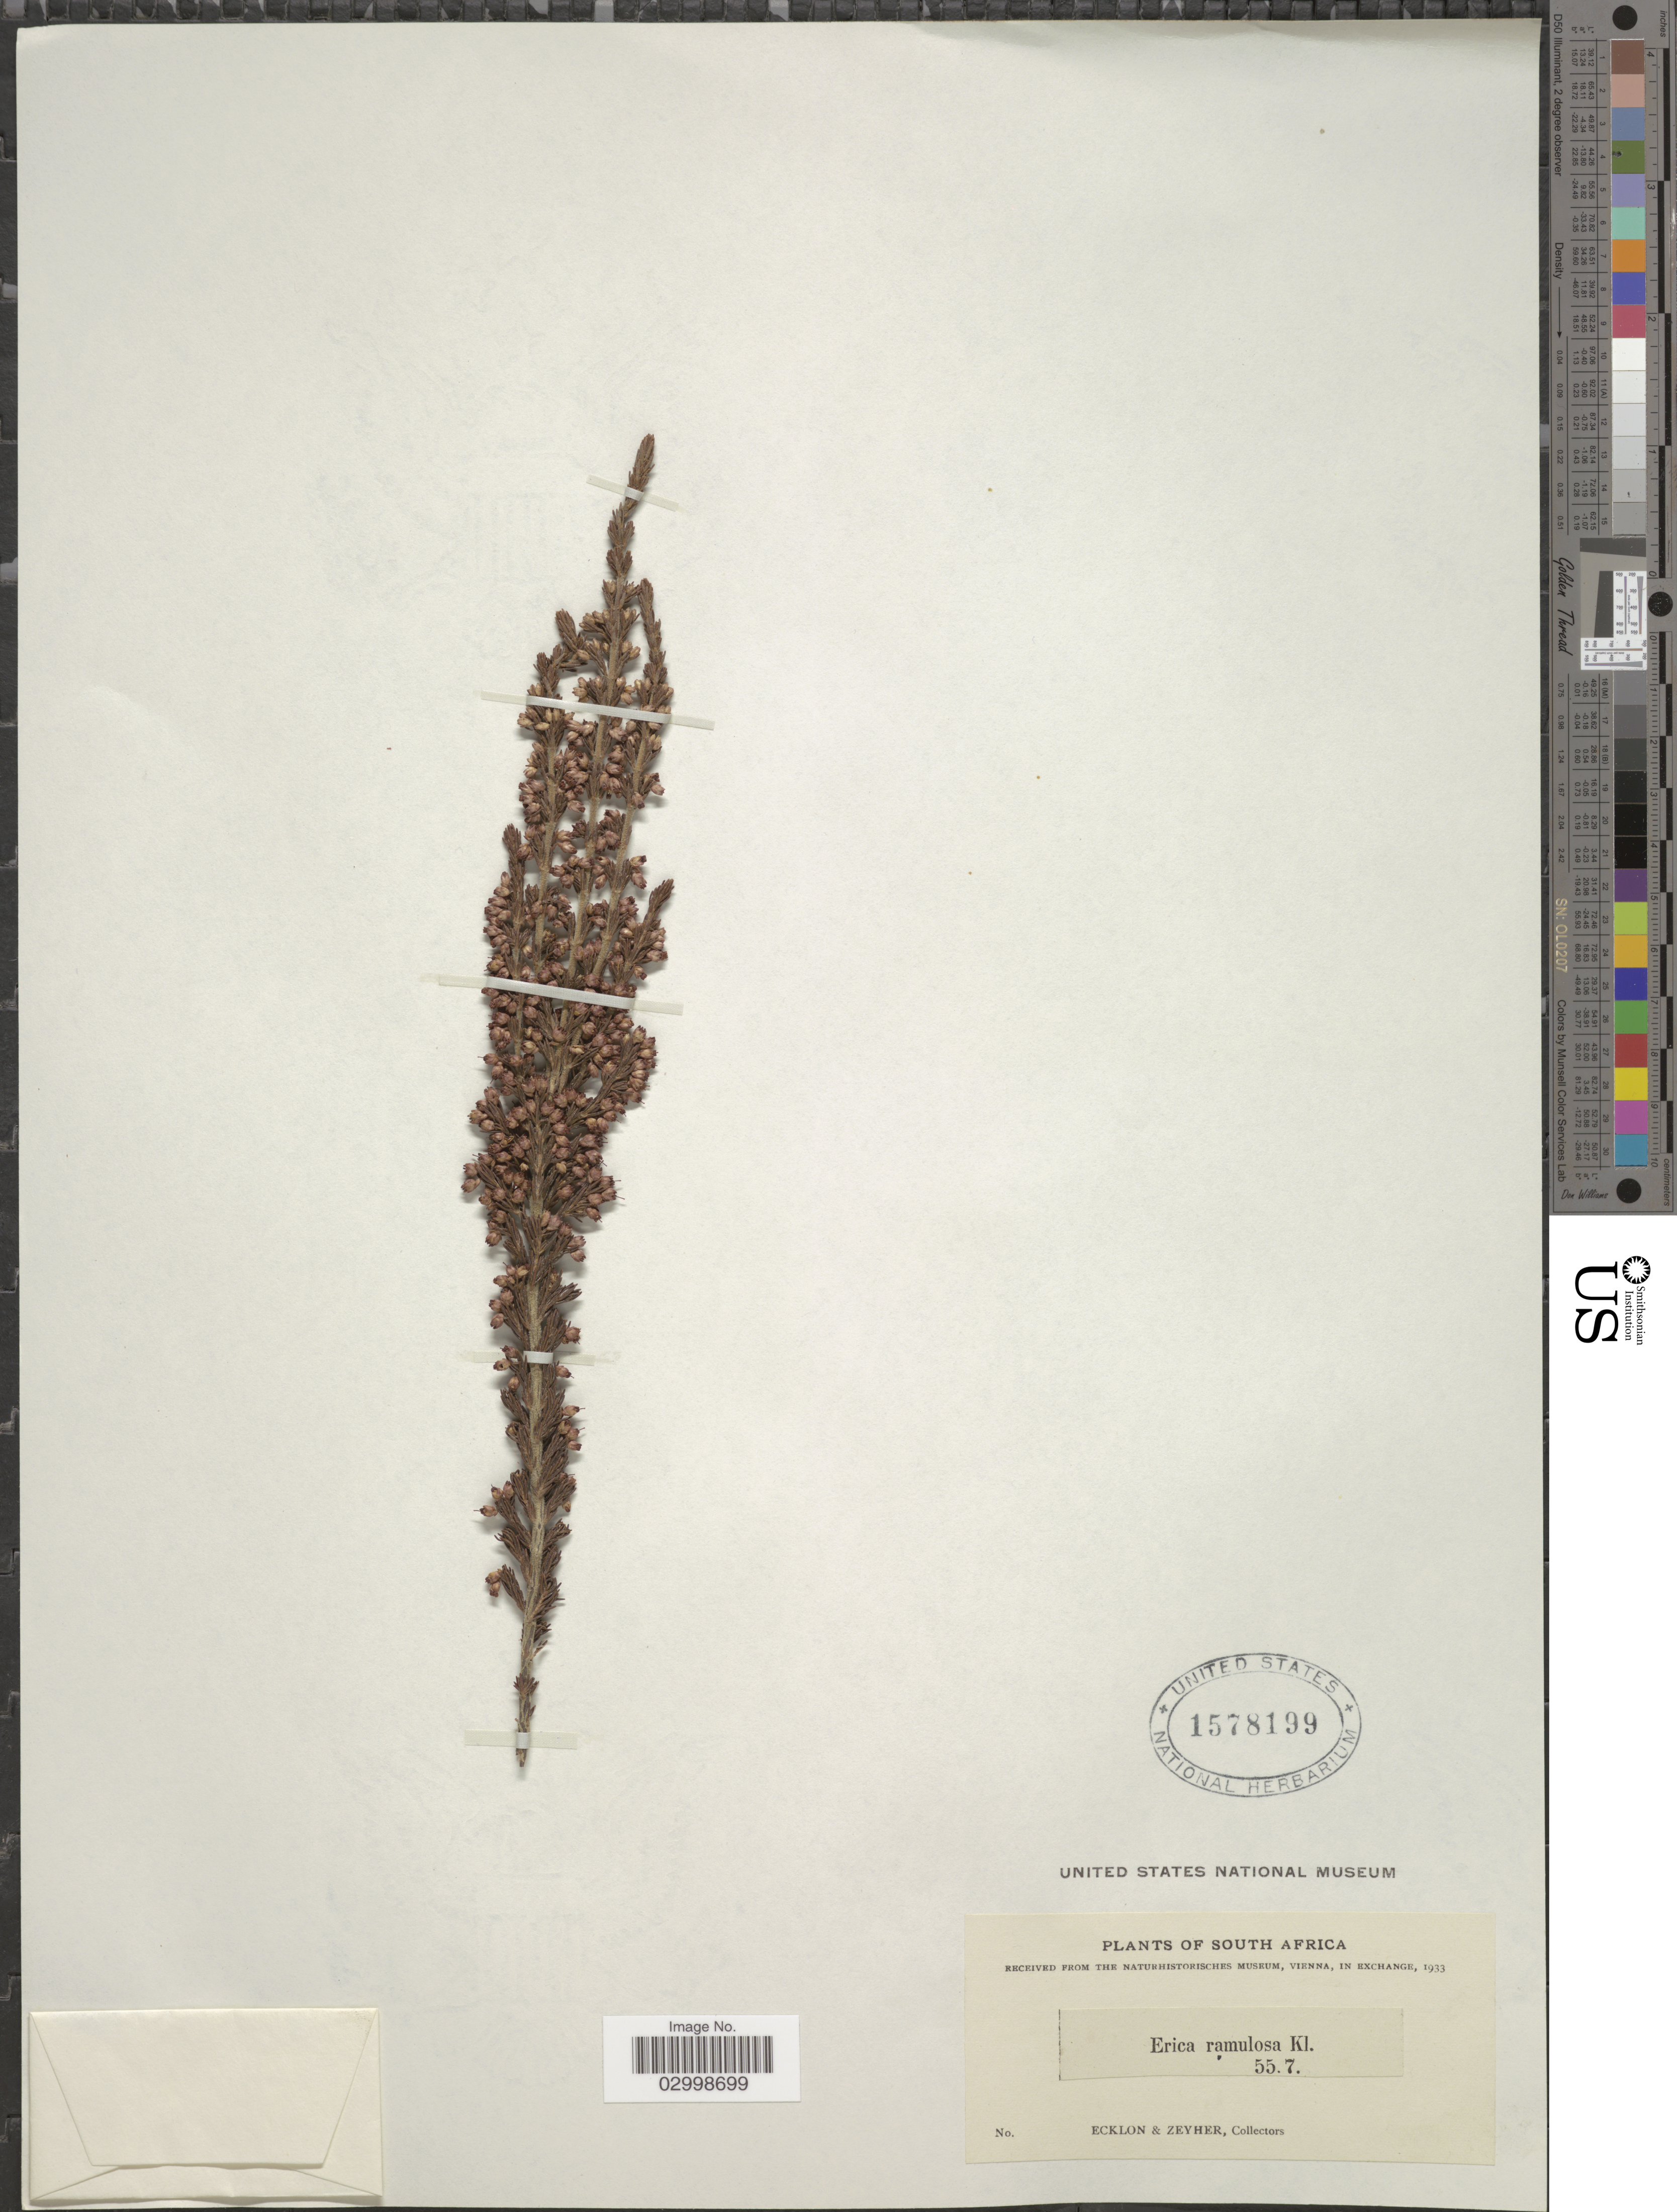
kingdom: Plantae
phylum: Tracheophyta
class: Magnoliopsida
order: Ericales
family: Ericaceae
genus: Erica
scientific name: Erica ramulosa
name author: Bartl.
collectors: -. Ecklon & -. Zeyher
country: South Africa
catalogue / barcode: US 1578199